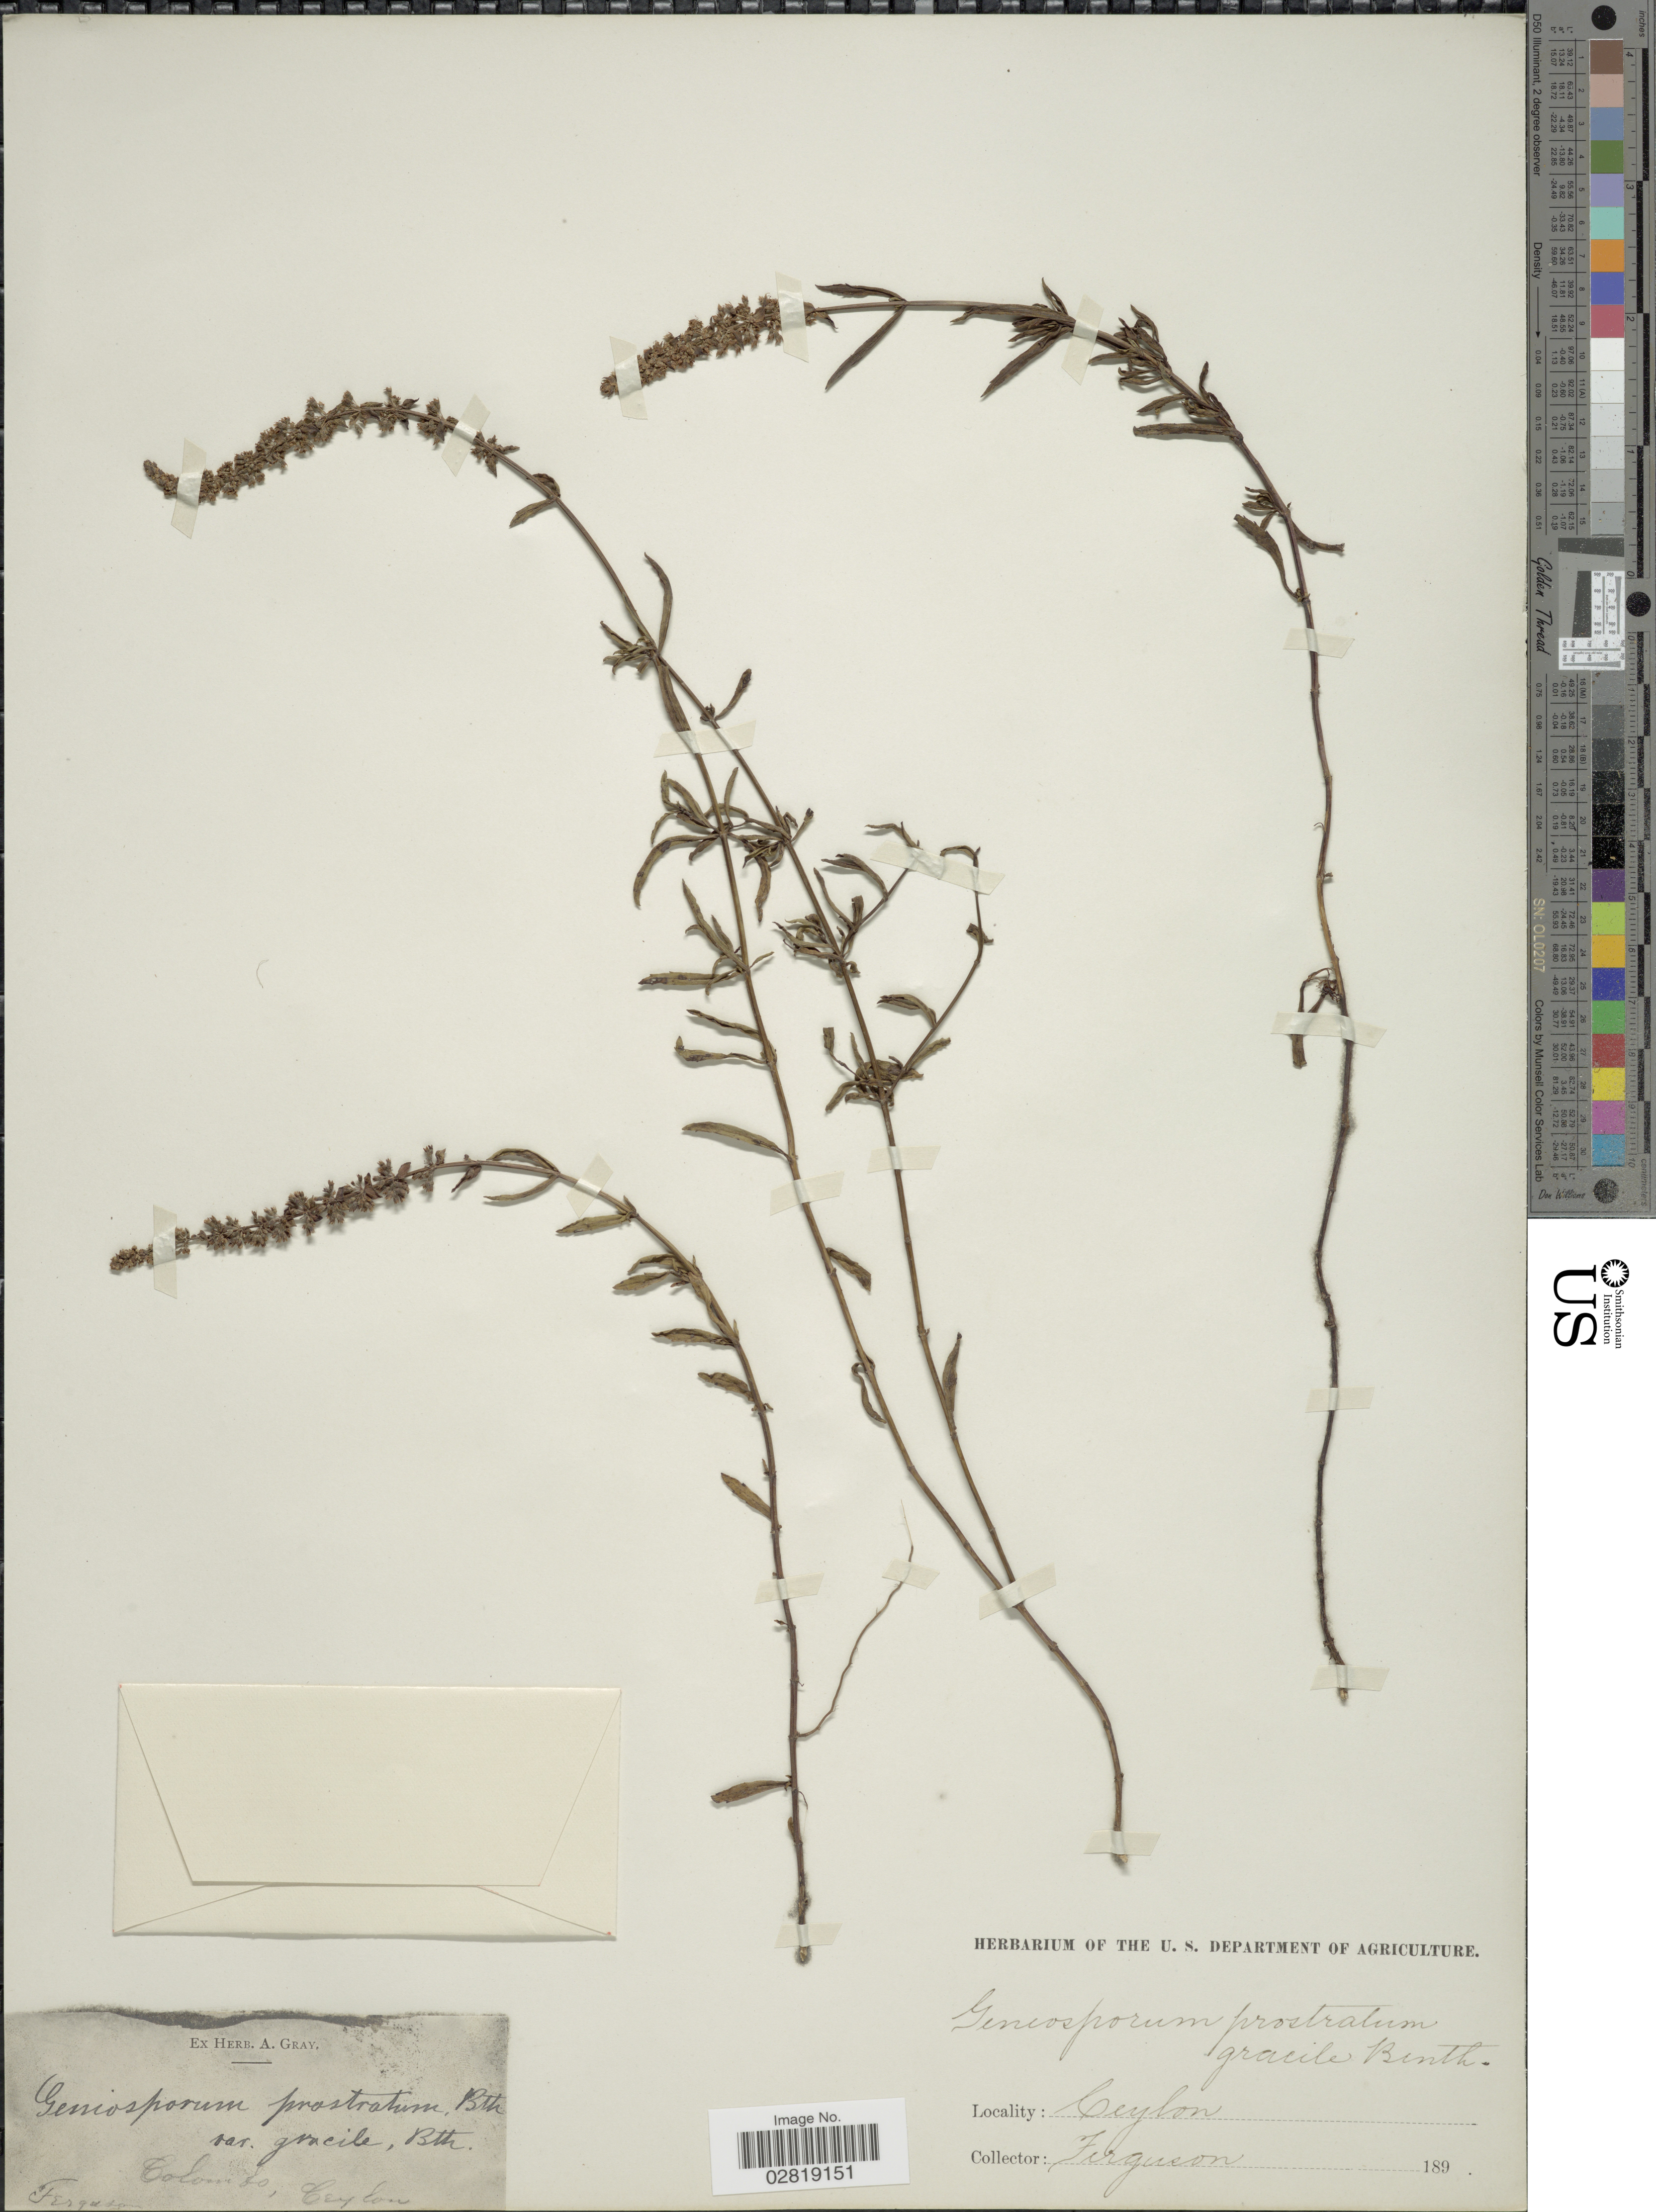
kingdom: Plantae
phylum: Tracheophyta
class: Magnoliopsida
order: Lamiales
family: Lamiaceae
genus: Geniosporum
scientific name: Geniosporum tenuiflorum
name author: (L.) Merr.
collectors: -. Ferguson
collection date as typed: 189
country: Sri Lanka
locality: Colombo, Ceylon.